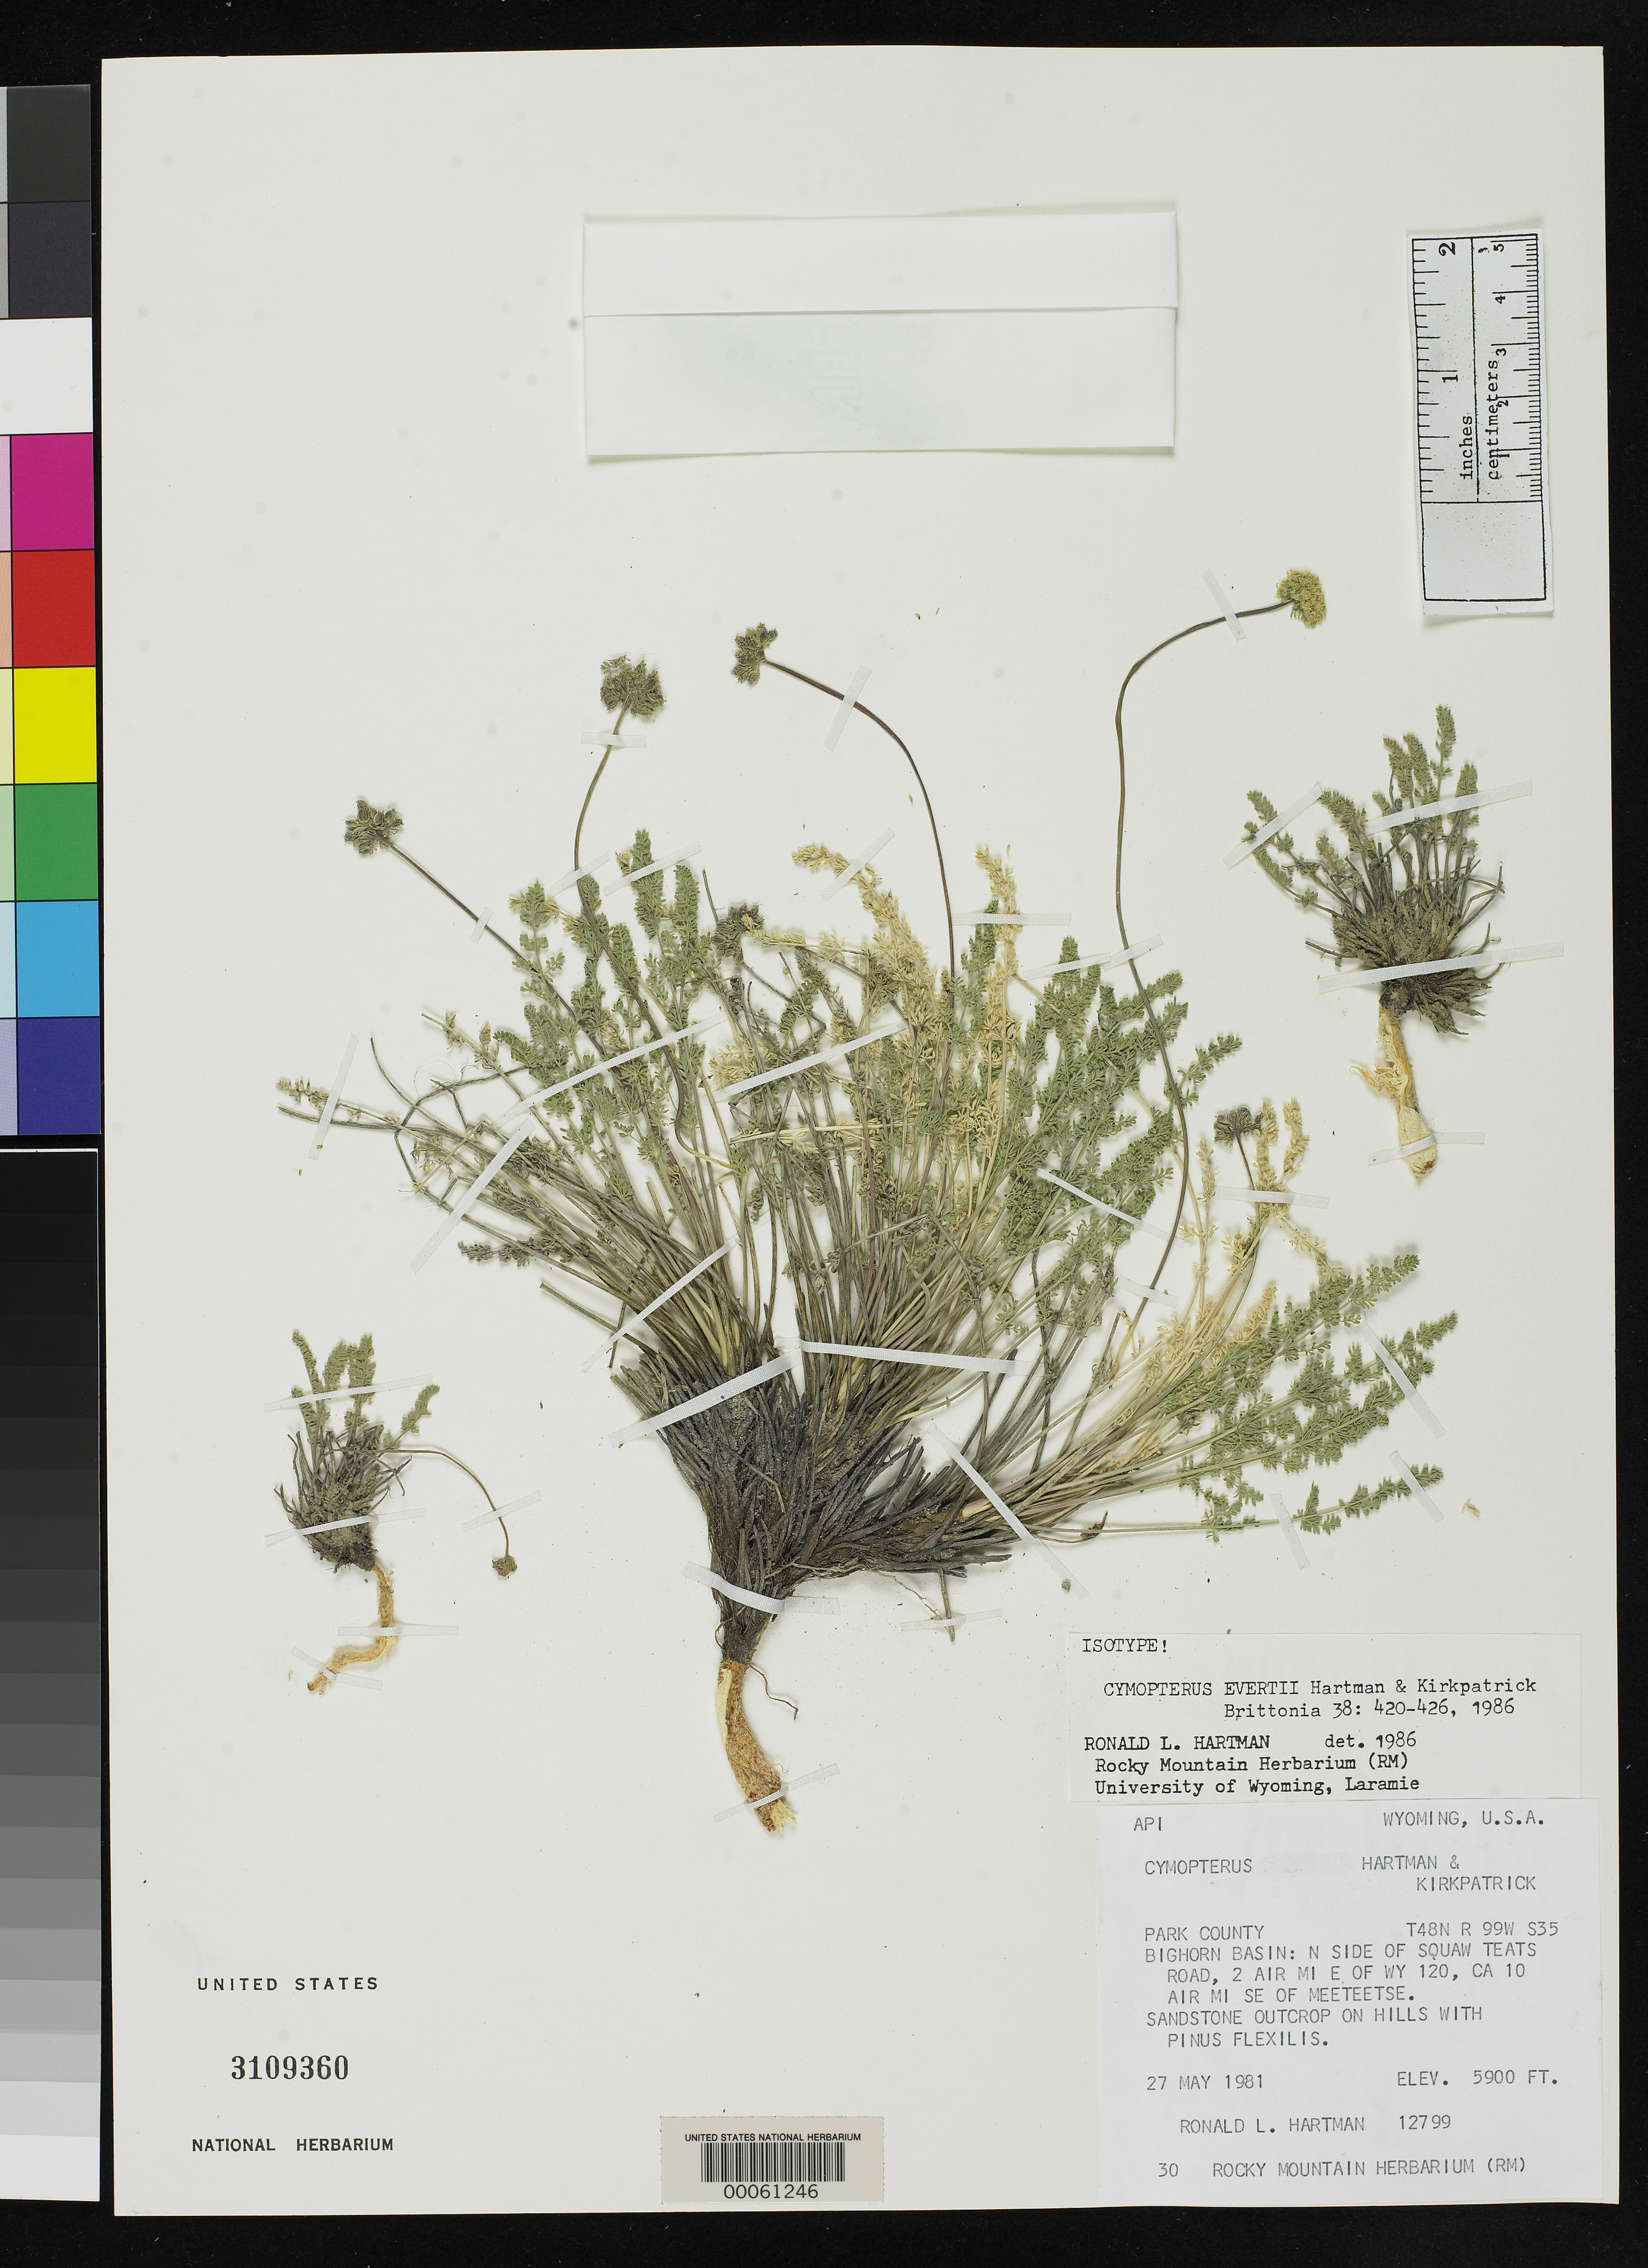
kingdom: Plantae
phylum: Tracheophyta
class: Magnoliopsida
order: Apiales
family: Apiaceae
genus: Cymopterus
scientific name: Cymopterus evertii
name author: R.L. Hartm. & Kirkpatrick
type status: Isotype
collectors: R. L. Hartman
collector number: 12799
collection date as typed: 27 May 1981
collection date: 1981-05-27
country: United States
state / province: Wyoming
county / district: Park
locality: Bighorn basin; N side of Squaw Teats Rd., 2 air mi. E of WY 120, ca 10 air mi. SE of Meeteetse.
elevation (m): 1798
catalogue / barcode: US 3109360